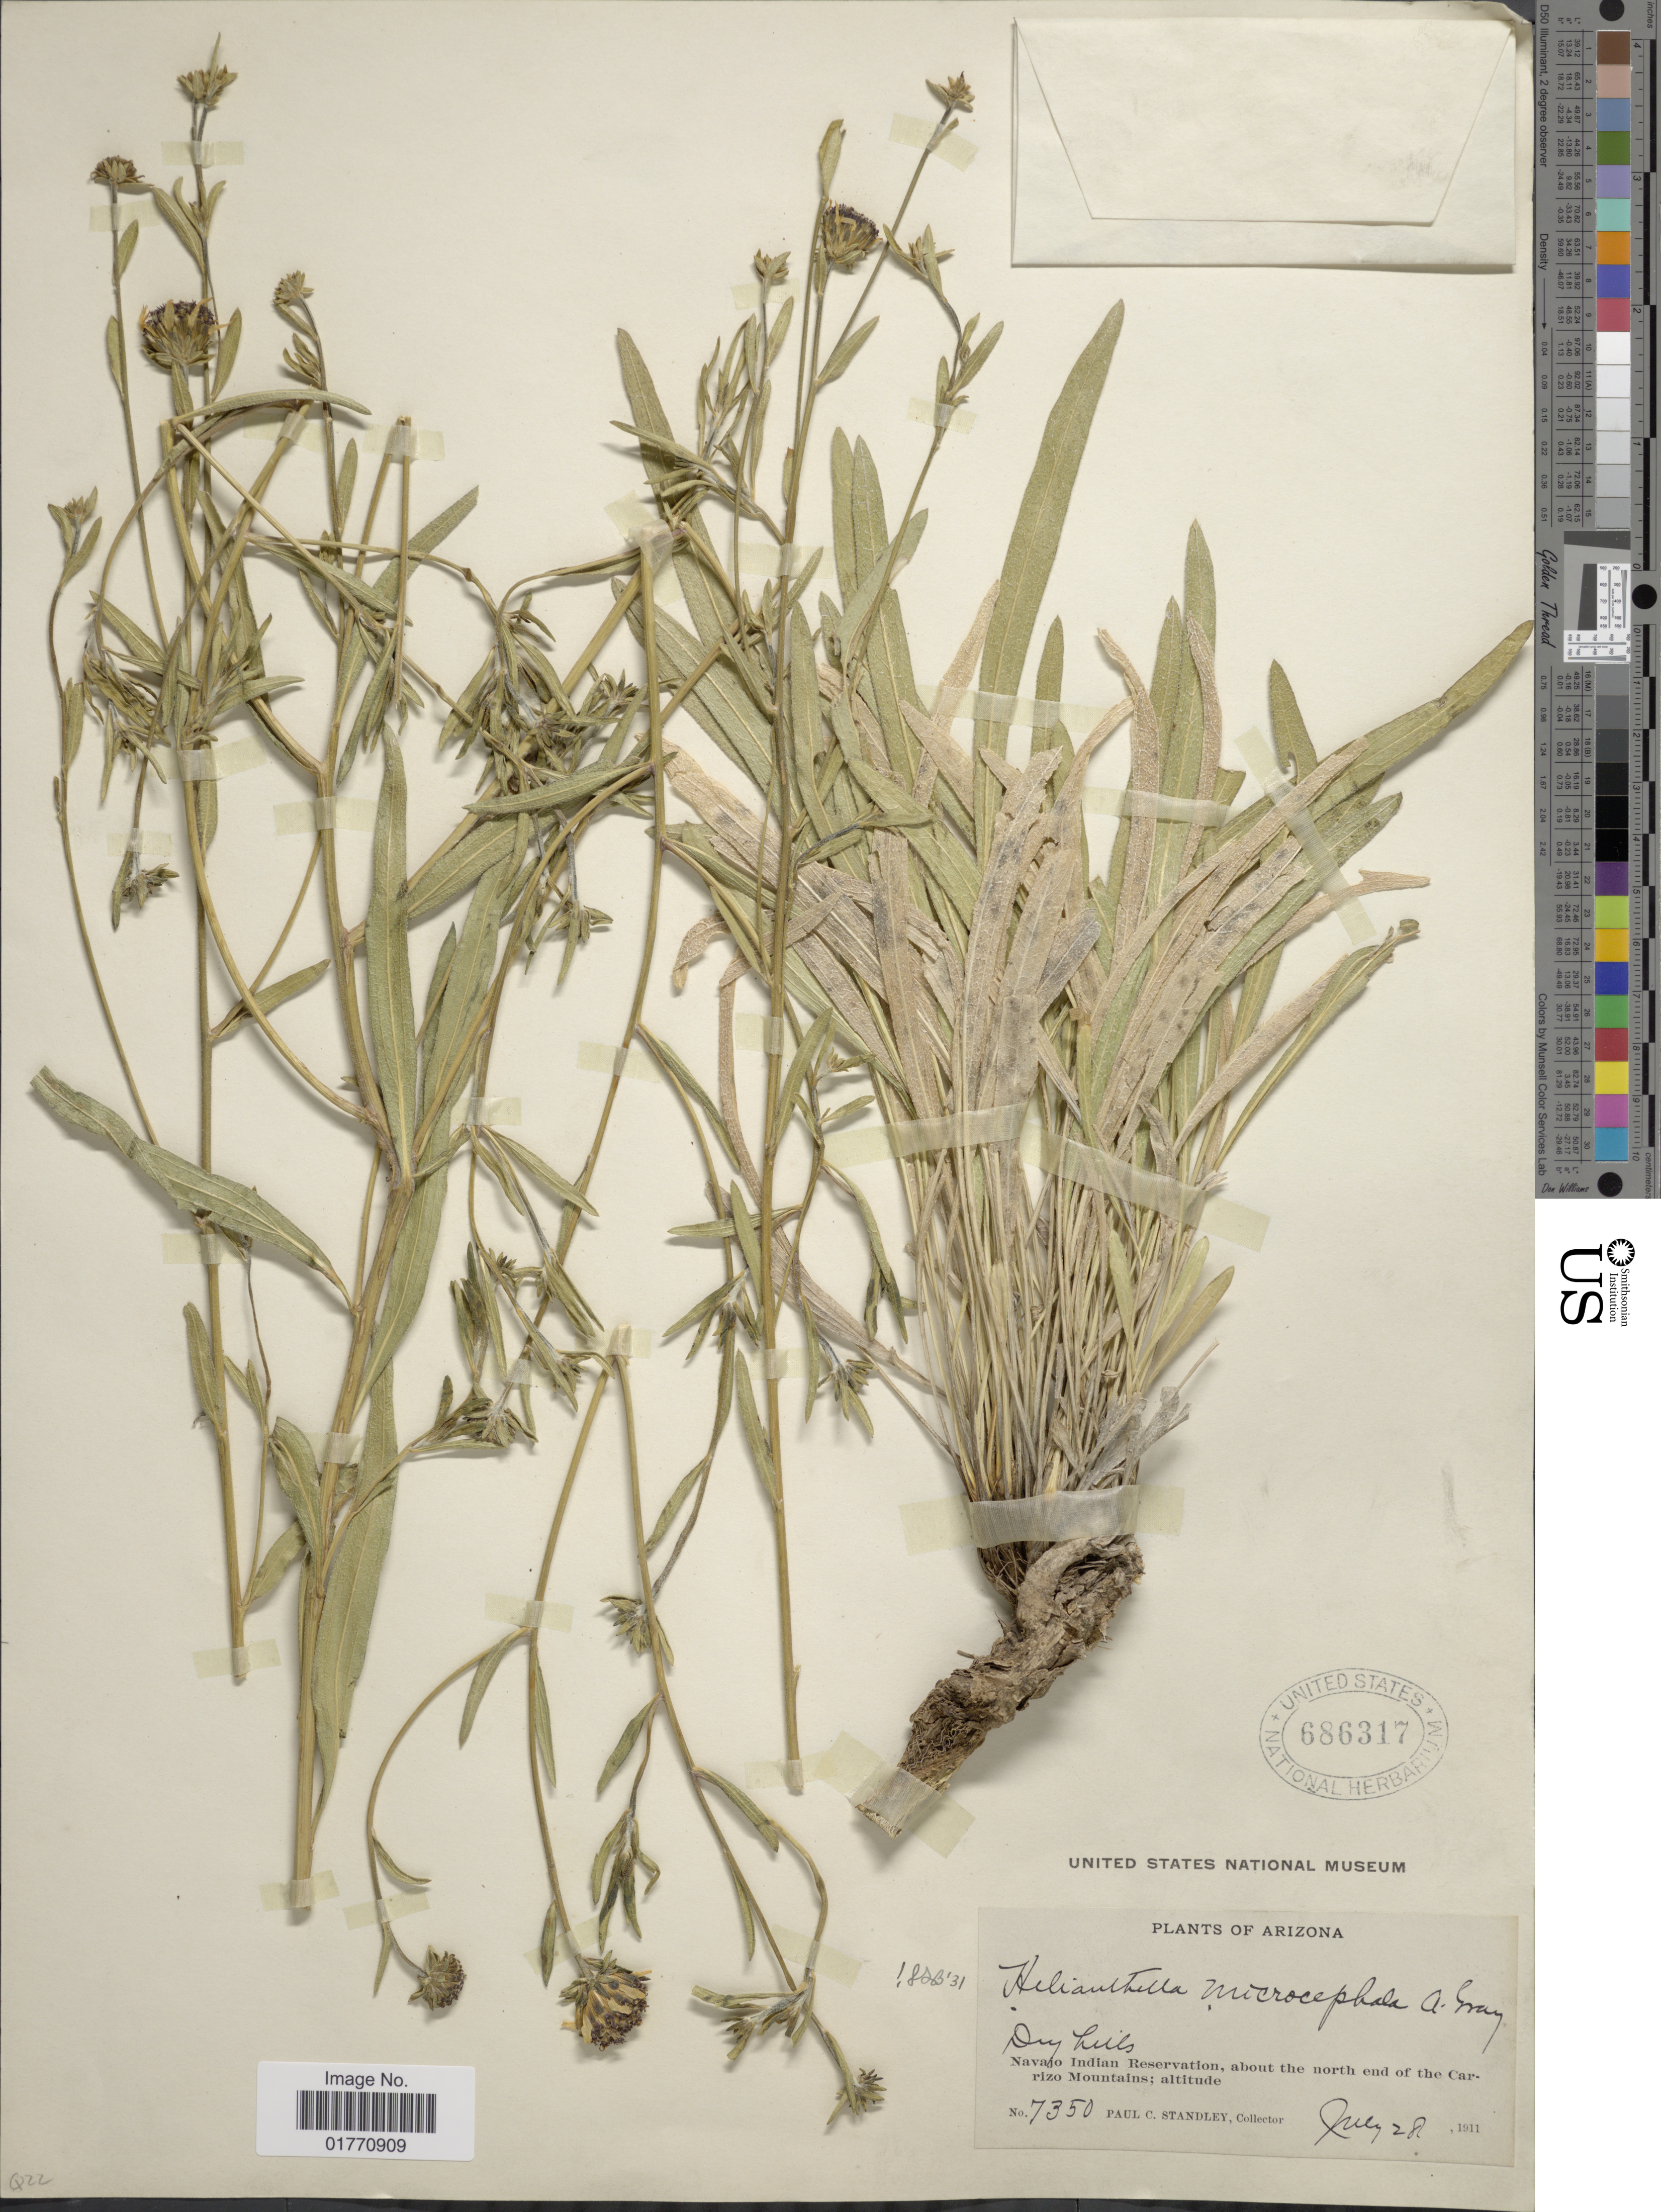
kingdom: Plantae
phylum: Tracheophyta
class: Magnoliopsida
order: Asterales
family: Asteraceae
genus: Helianthus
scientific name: Helianthus microcephalus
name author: Torr. & A. Gray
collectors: P. C. Standley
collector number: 7350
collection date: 1911-07-28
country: United States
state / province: Arizona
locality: Dry hills, Navajo Indian Reservation, about the north end of the Carrizo Mountains.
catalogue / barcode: US 686317